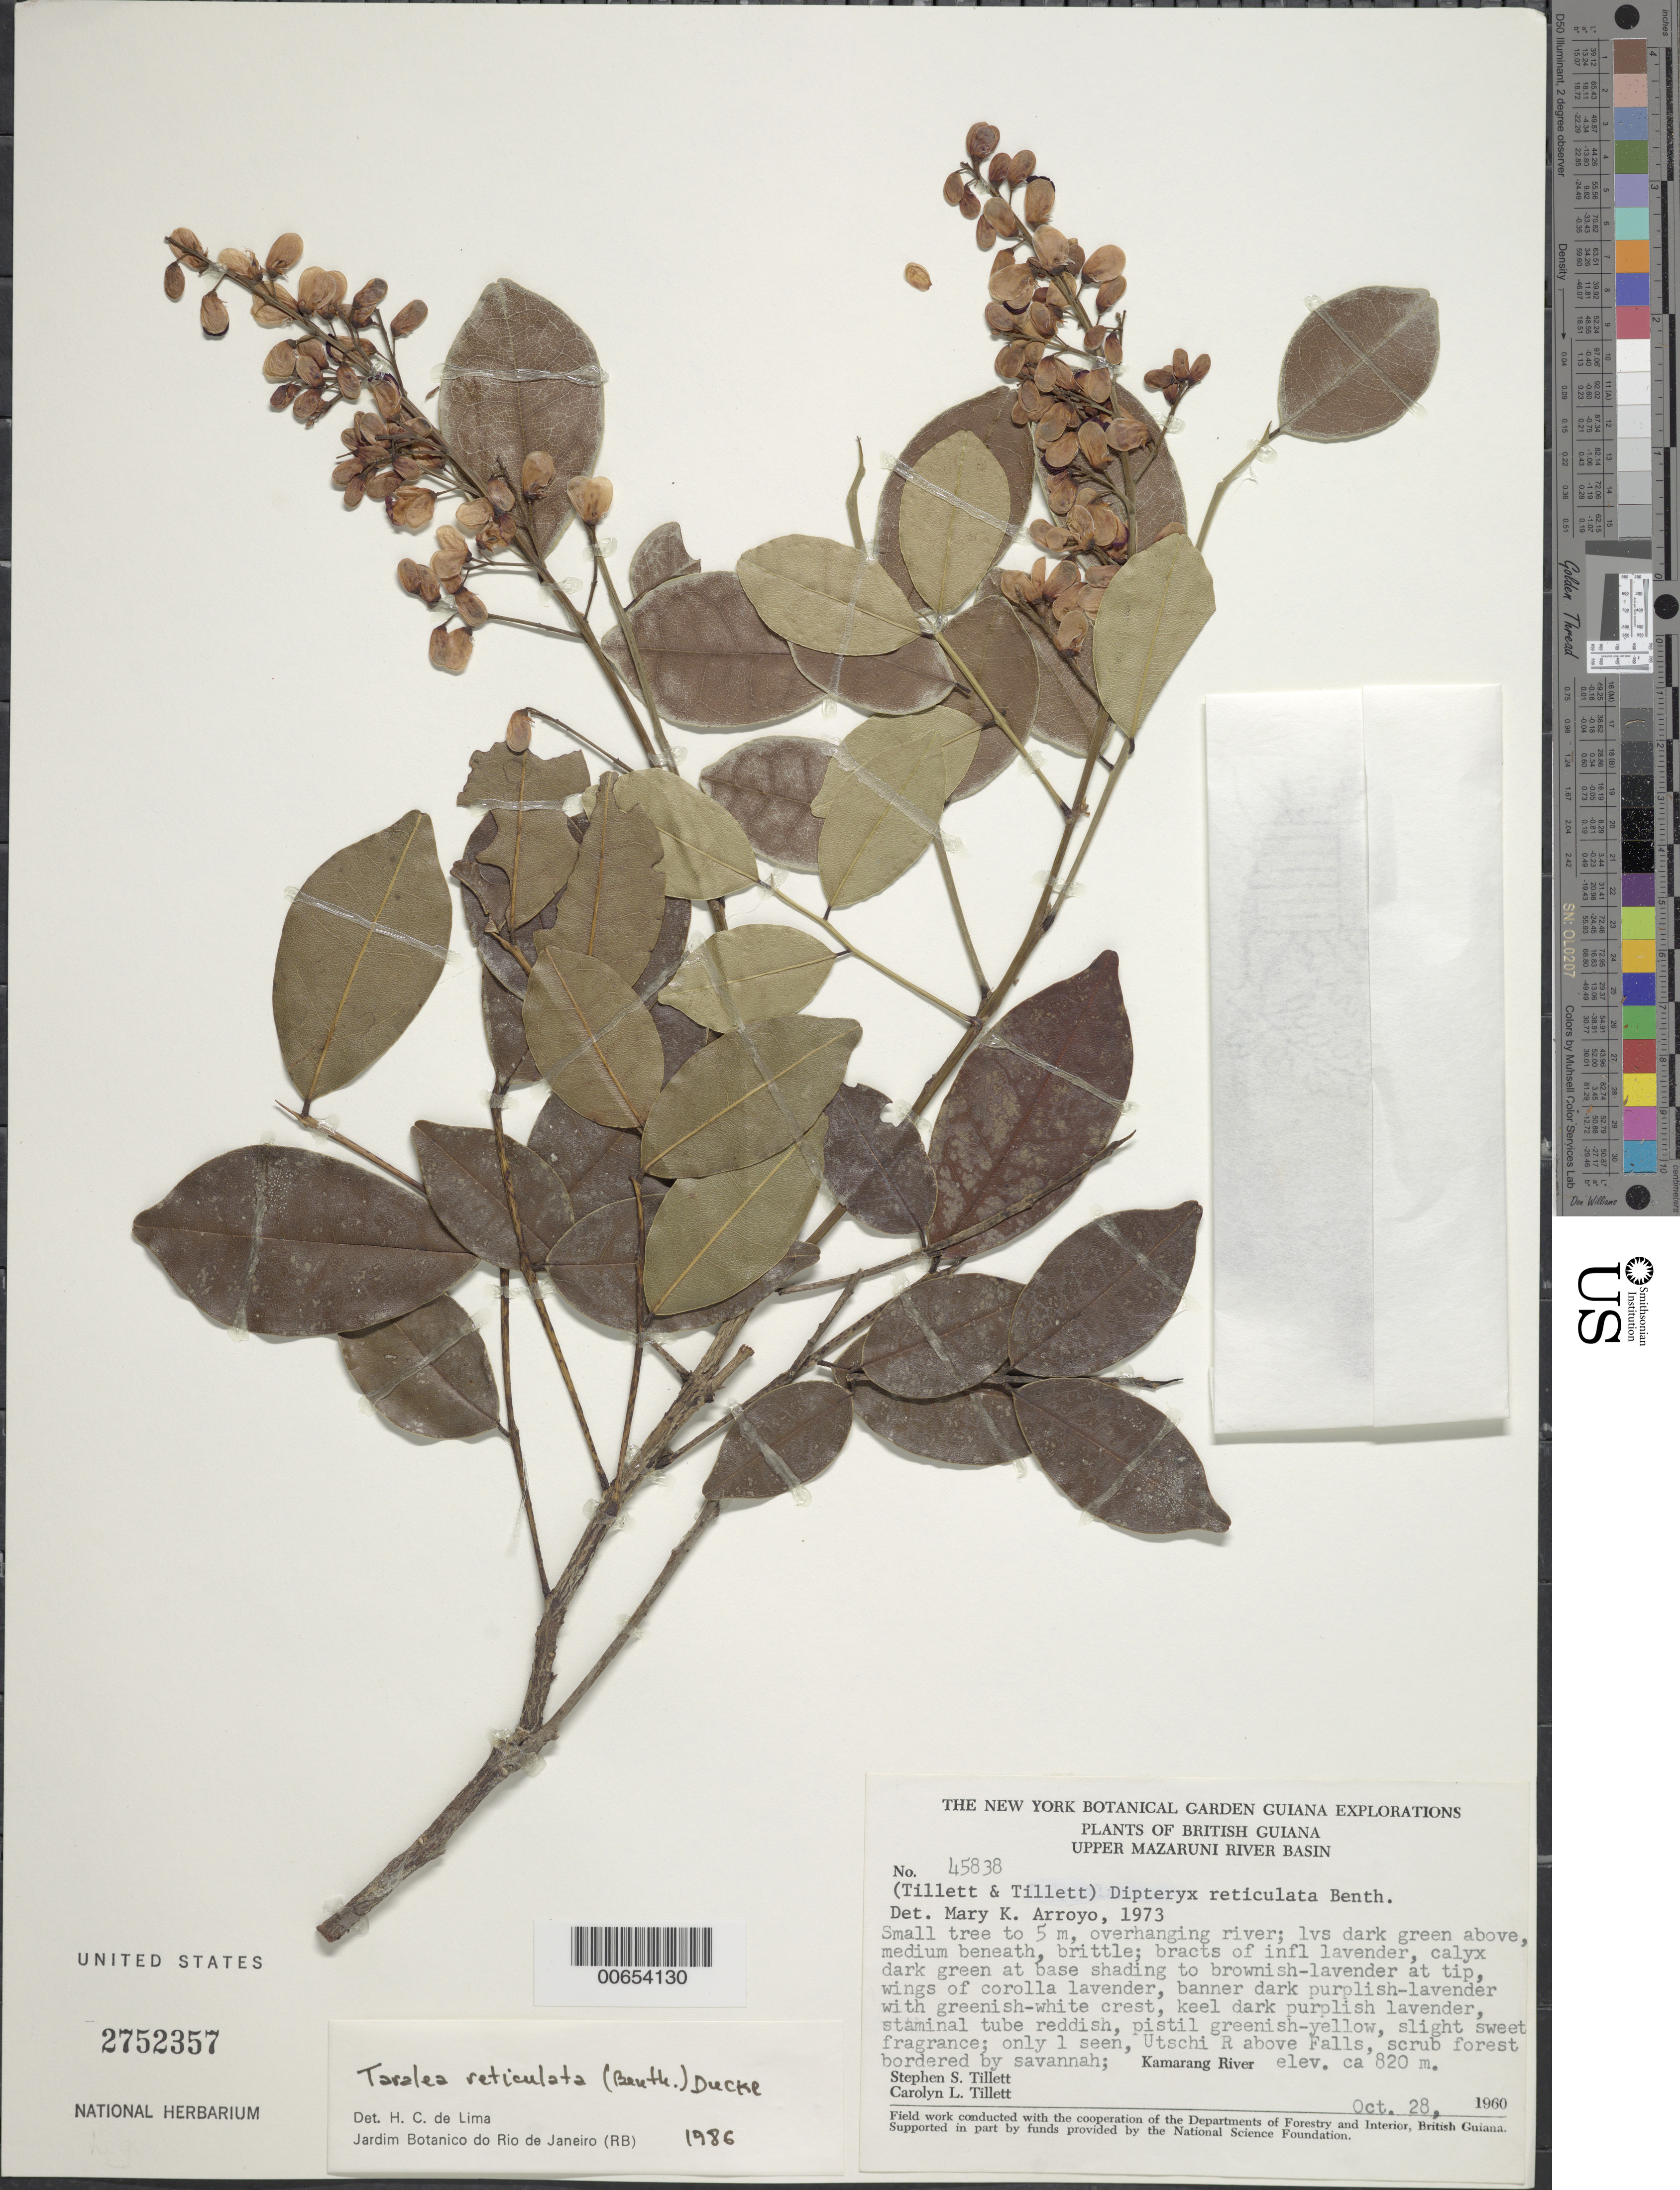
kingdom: Plantae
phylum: Tracheophyta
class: Magnoliopsida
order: Fabales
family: Fabaceae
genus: Taralea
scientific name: Taralea reticulata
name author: (Benth.) Ducke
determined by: Lima, H. C. de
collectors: S. S. Tillett, C. L. Tillett & R. Boyan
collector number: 45838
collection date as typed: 28-Oct-60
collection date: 1960-10-28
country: Guyana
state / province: Cuyuni-Mazaruni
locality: Kamarang R., Utschi R. above falls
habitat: Scrub forest bordered by savanna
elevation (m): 820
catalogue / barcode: US 2752357